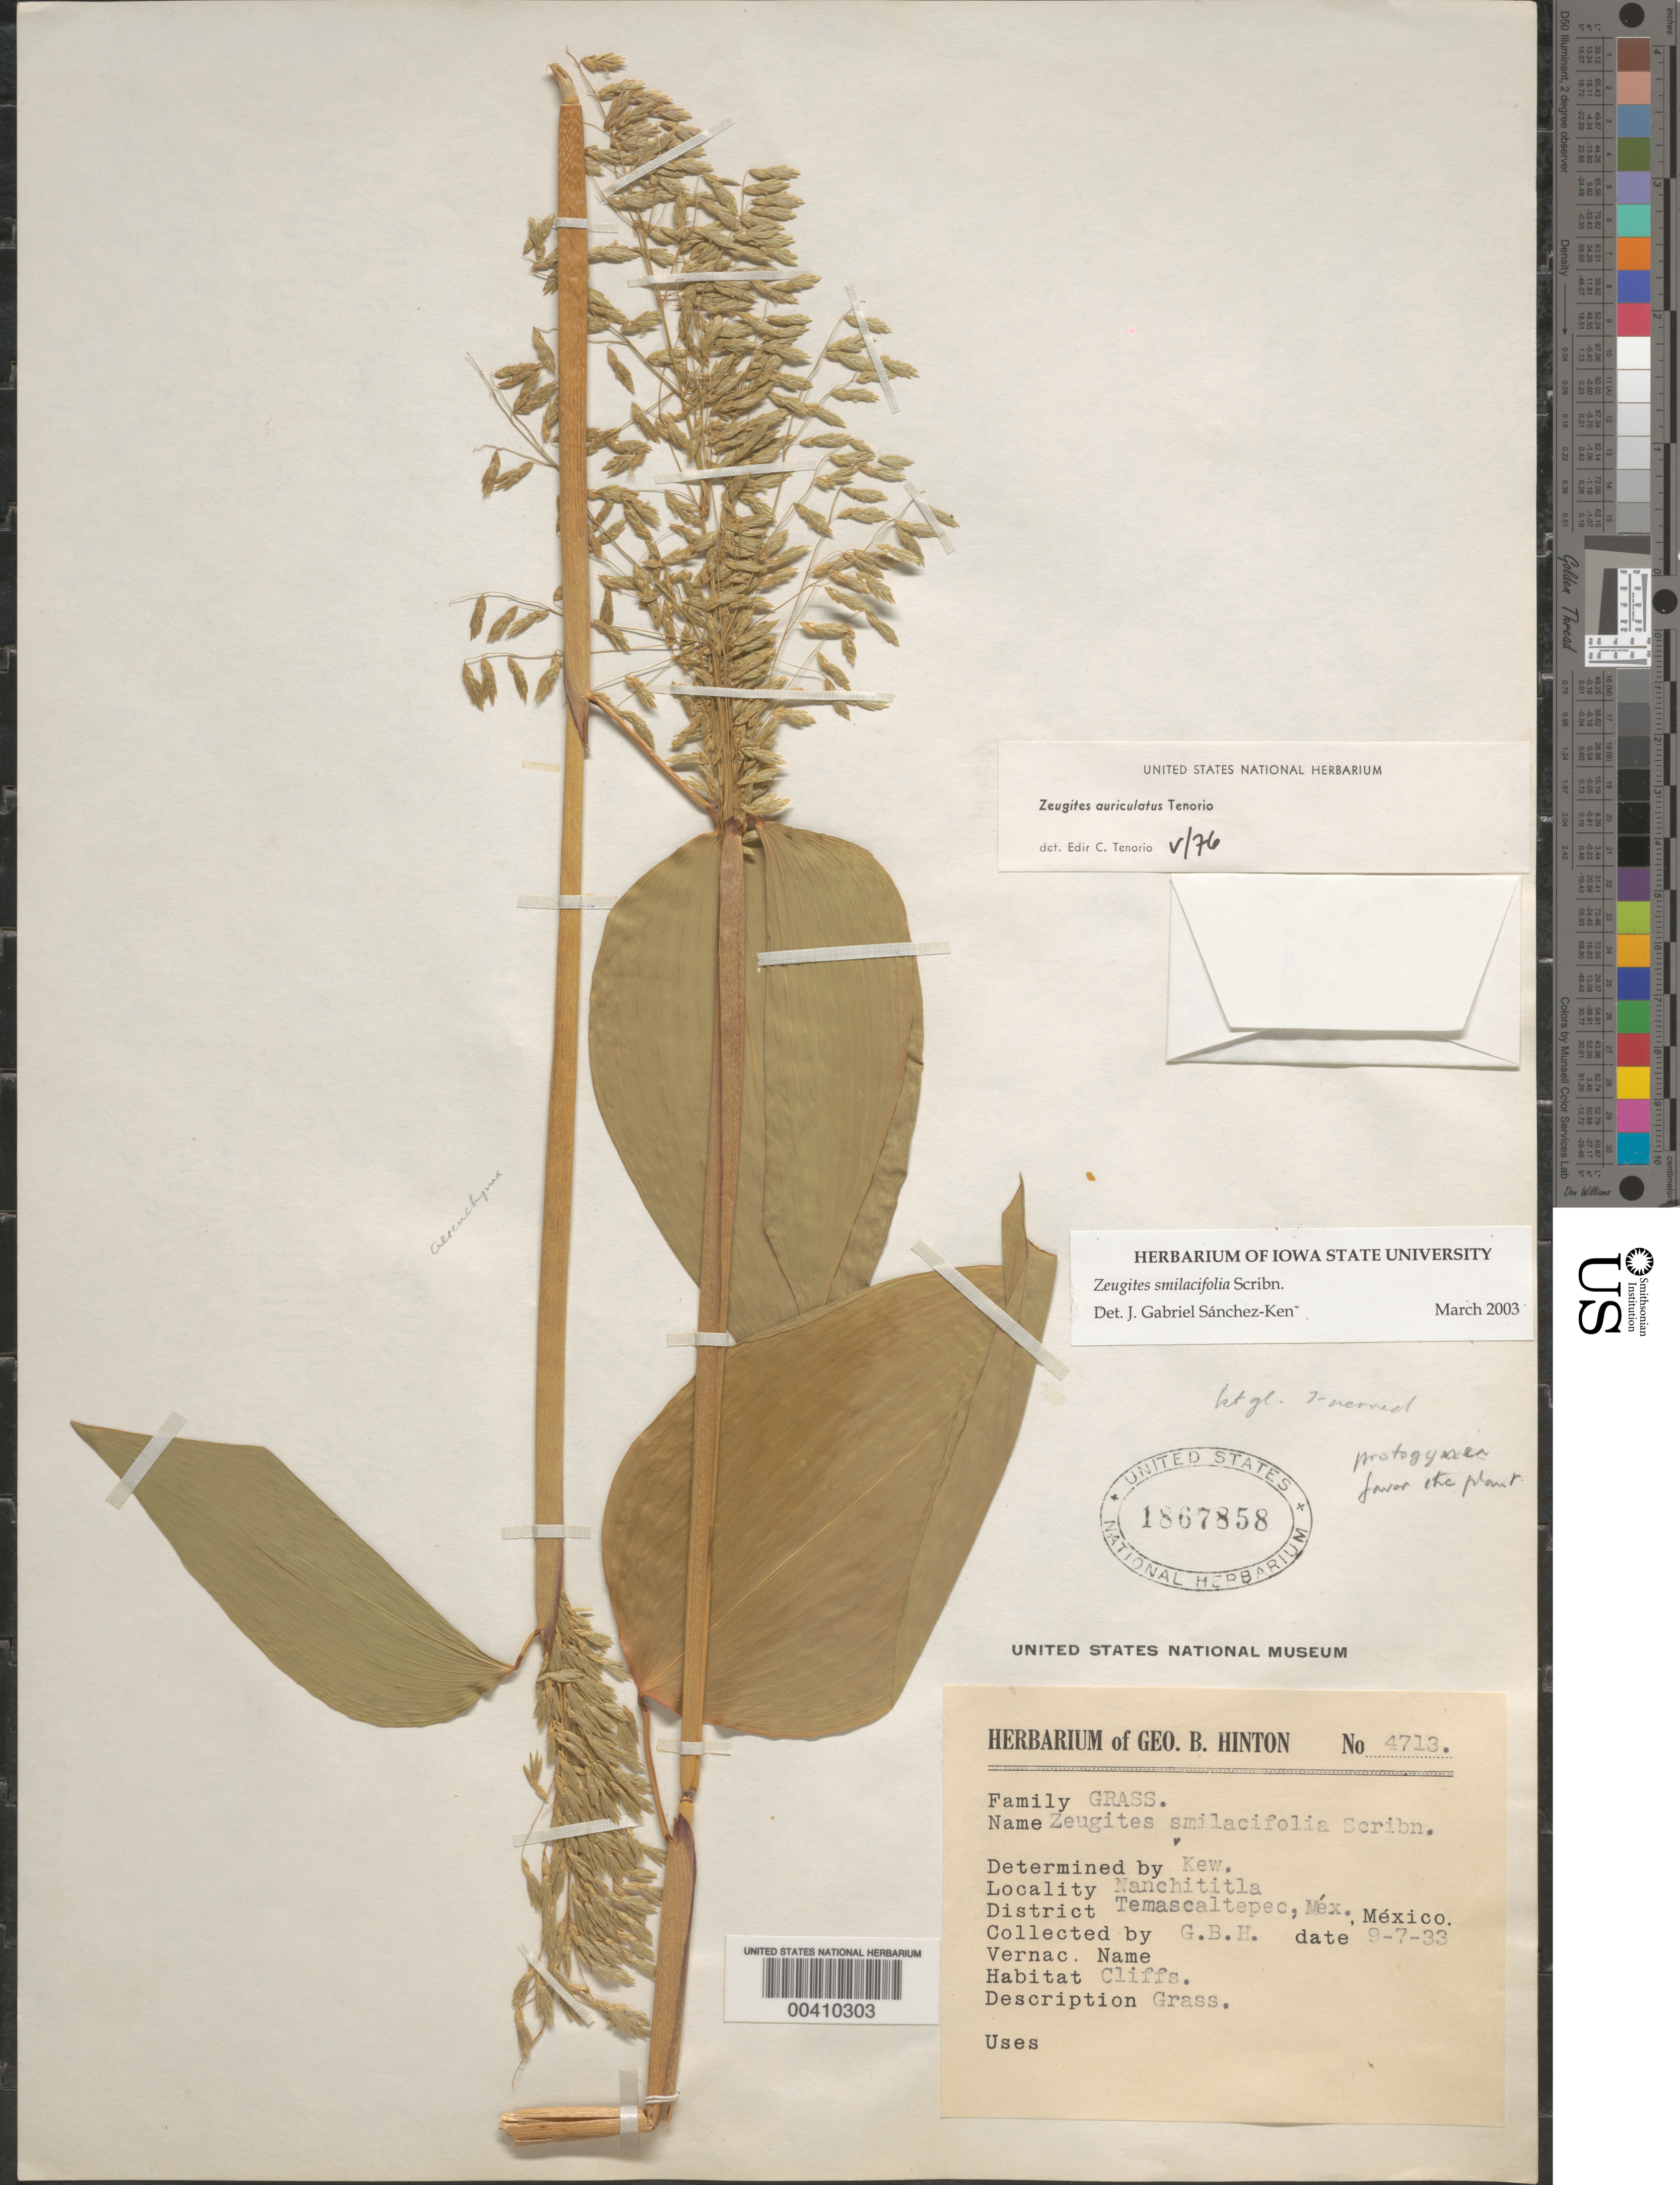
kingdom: Plantae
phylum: Tracheophyta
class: Liliopsida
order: Poales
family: Poaceae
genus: Zeugites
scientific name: Zeugites smilacifolius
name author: Scribn.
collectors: G. B. Hinton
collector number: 4713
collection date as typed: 9 Jul 1933 or 7 Sep 1933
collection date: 1933-07-09 or 1933-09-07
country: Mexico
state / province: México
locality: Nanchititla, Temascaltepec Dist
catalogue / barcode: US 1867858